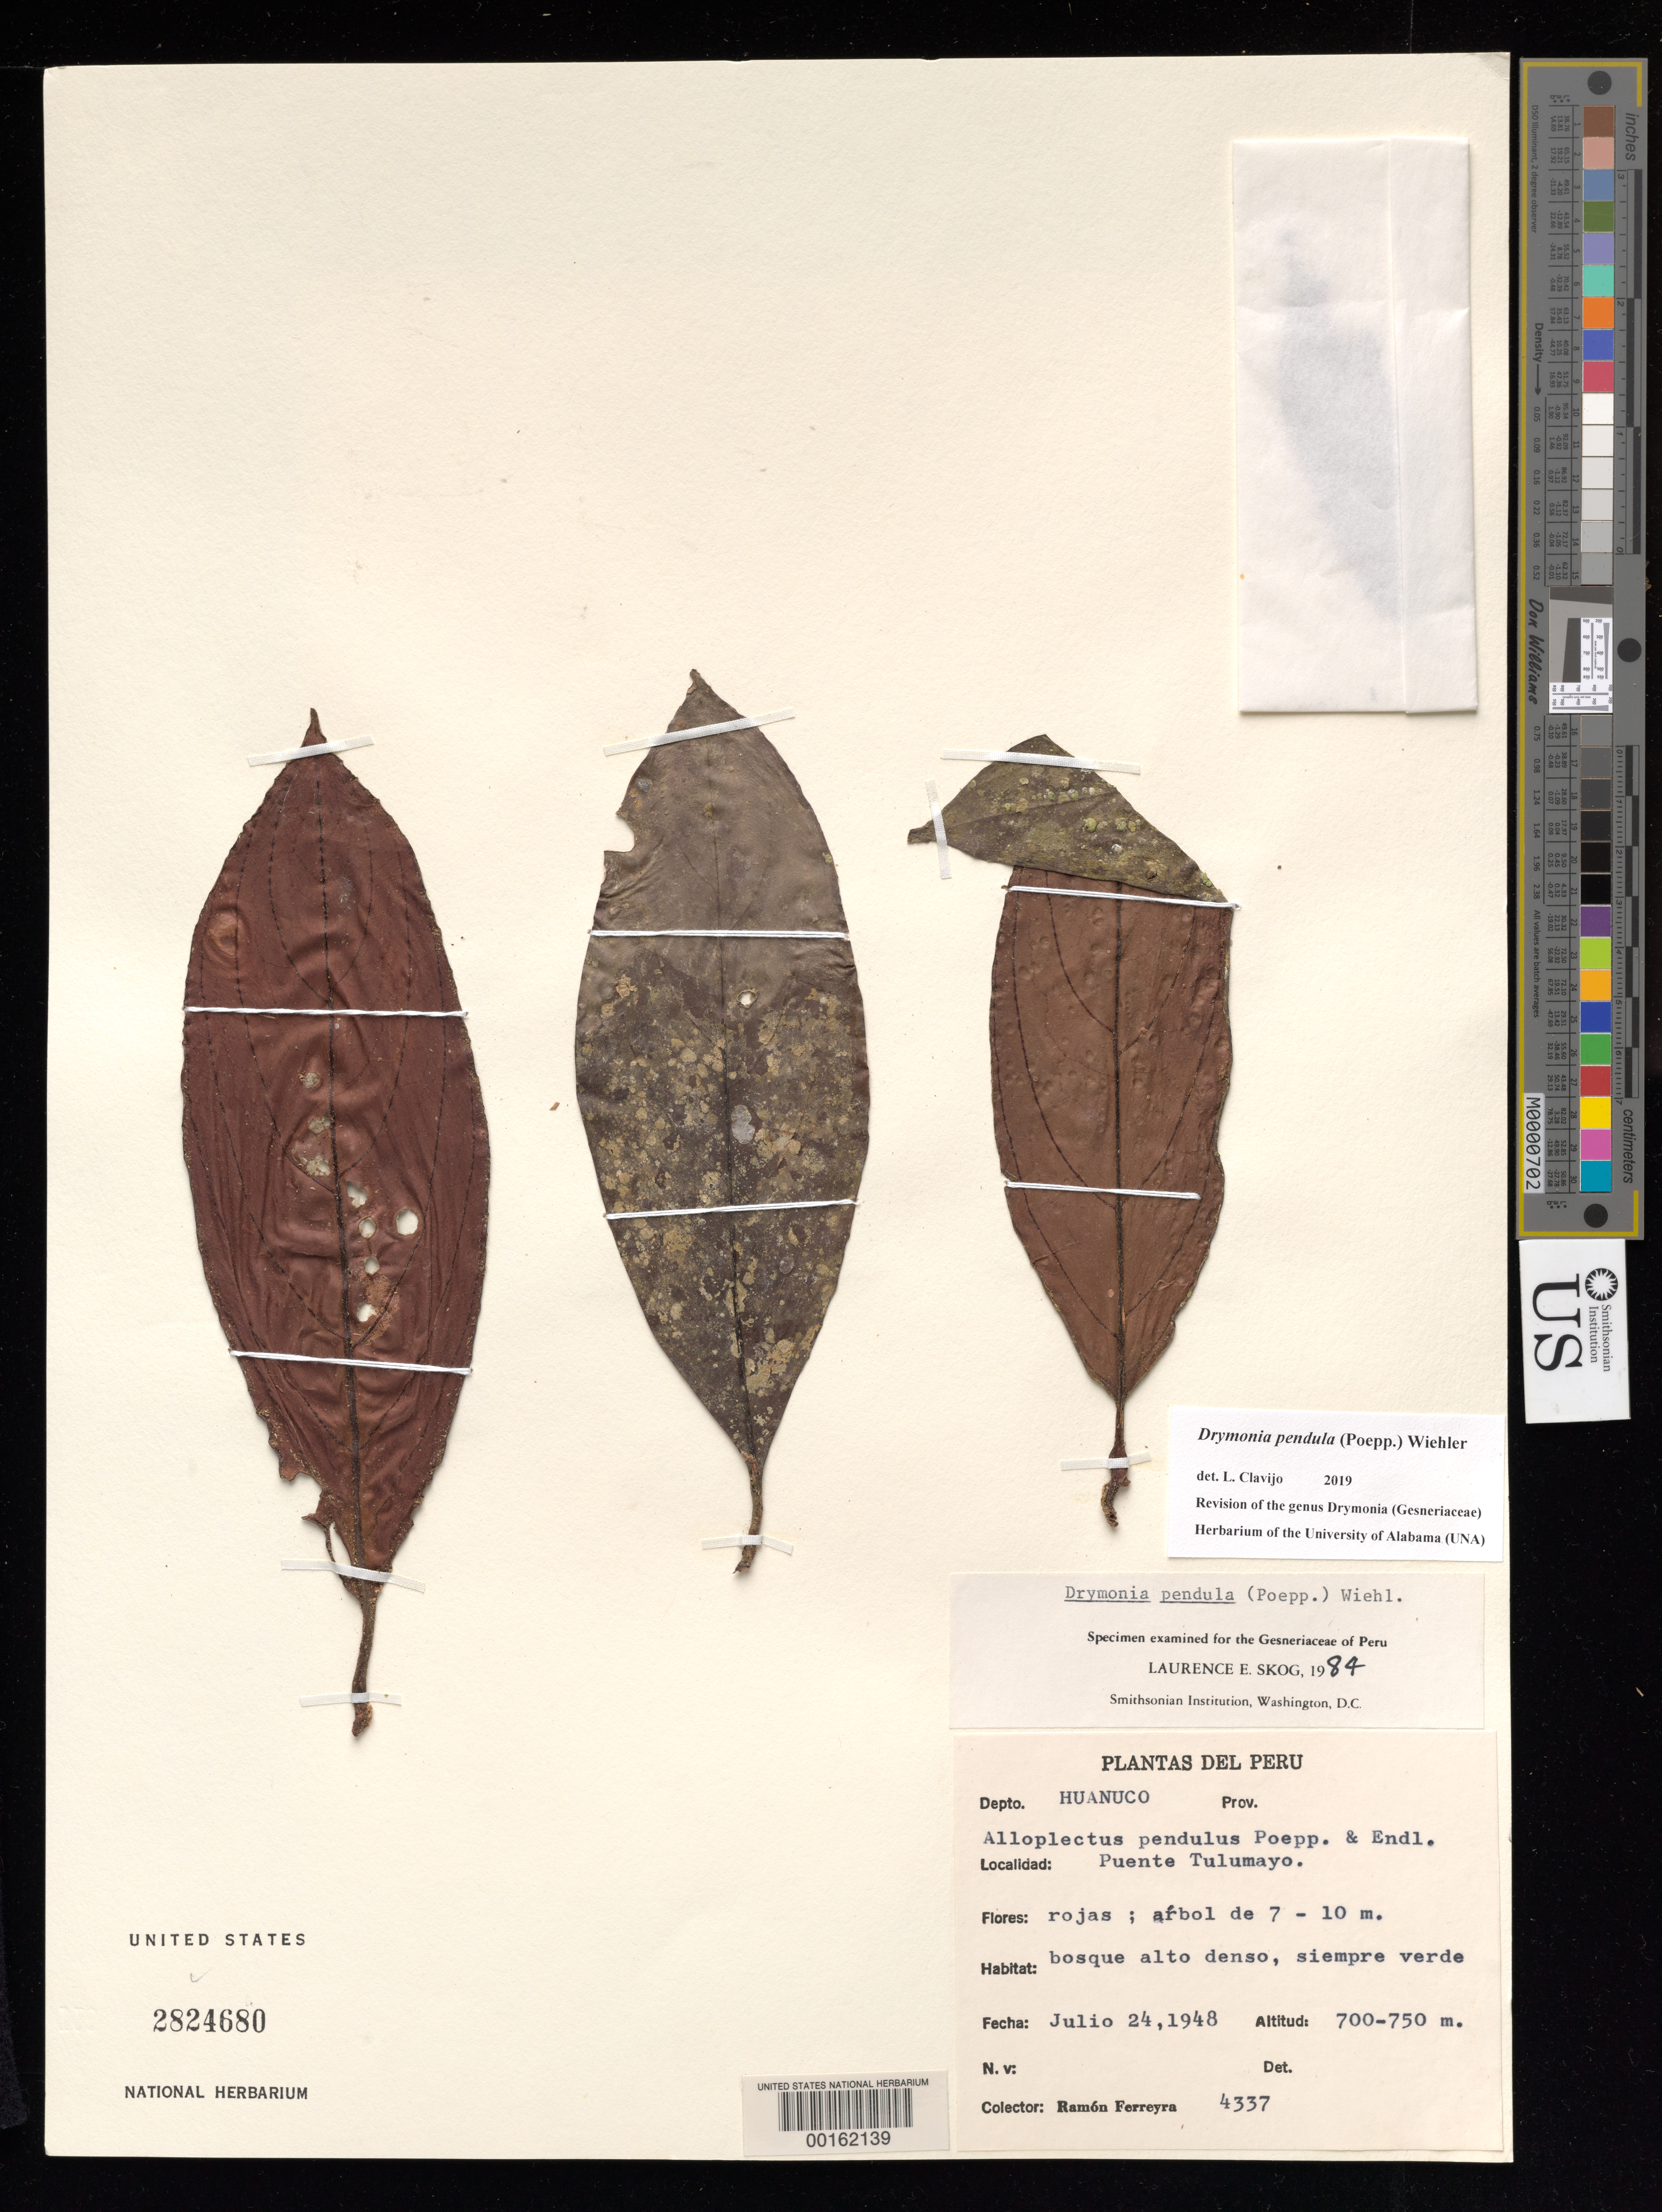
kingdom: Plantae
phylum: Tracheophyta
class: Magnoliopsida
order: Lamiales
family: Gesneriaceae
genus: Drymonia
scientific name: Drymonia pendula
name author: (Poepp.) Wiehler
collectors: R. A. Ferreyra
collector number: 4337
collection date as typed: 24 Jul 1948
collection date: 1948-07-24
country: Peru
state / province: Huánuco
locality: Puente Tulumayo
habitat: Dense, tall forest, ever green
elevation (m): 700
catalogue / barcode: US 2824680